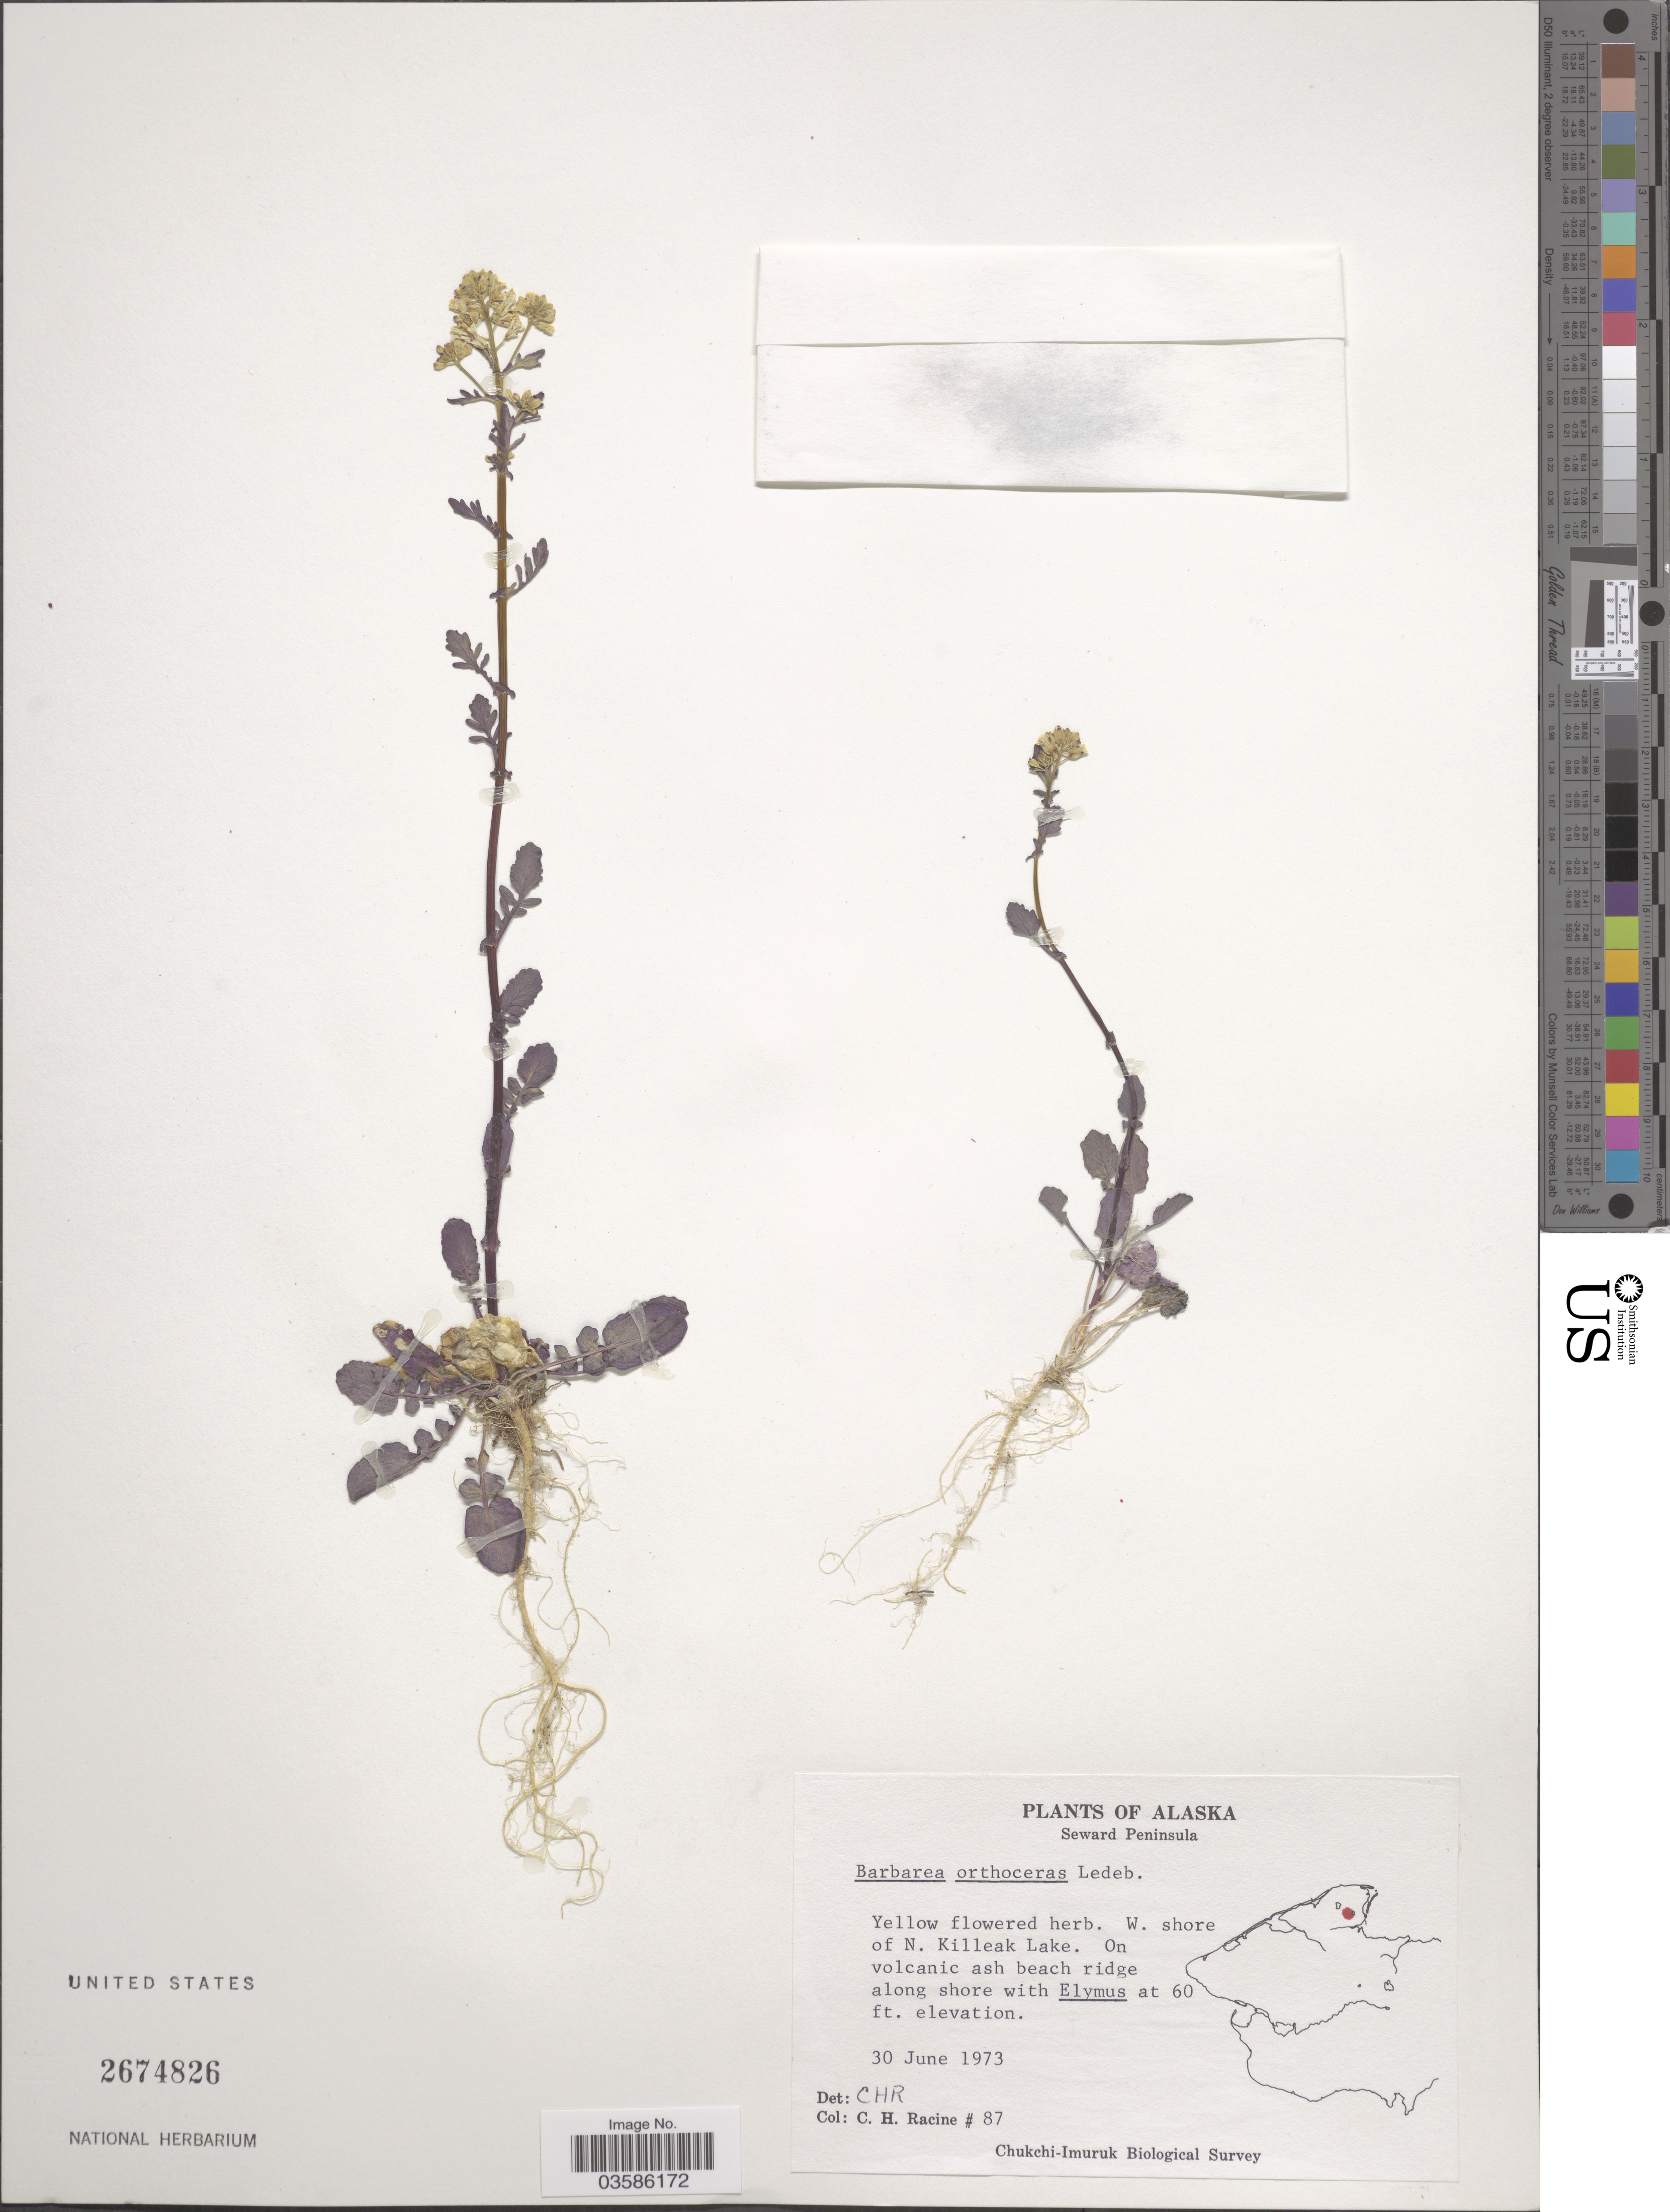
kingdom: Plantae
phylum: Tracheophyta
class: Magnoliopsida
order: Brassicales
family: Brassicaceae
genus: Barbarea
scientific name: Barbarea orthoceras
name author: Ledeb.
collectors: C. Racine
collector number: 87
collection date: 1973-06-30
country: United States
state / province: Alaska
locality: Seward Peninsula. W. shore of N. Killeak Lake.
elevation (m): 18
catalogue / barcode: US 2674826